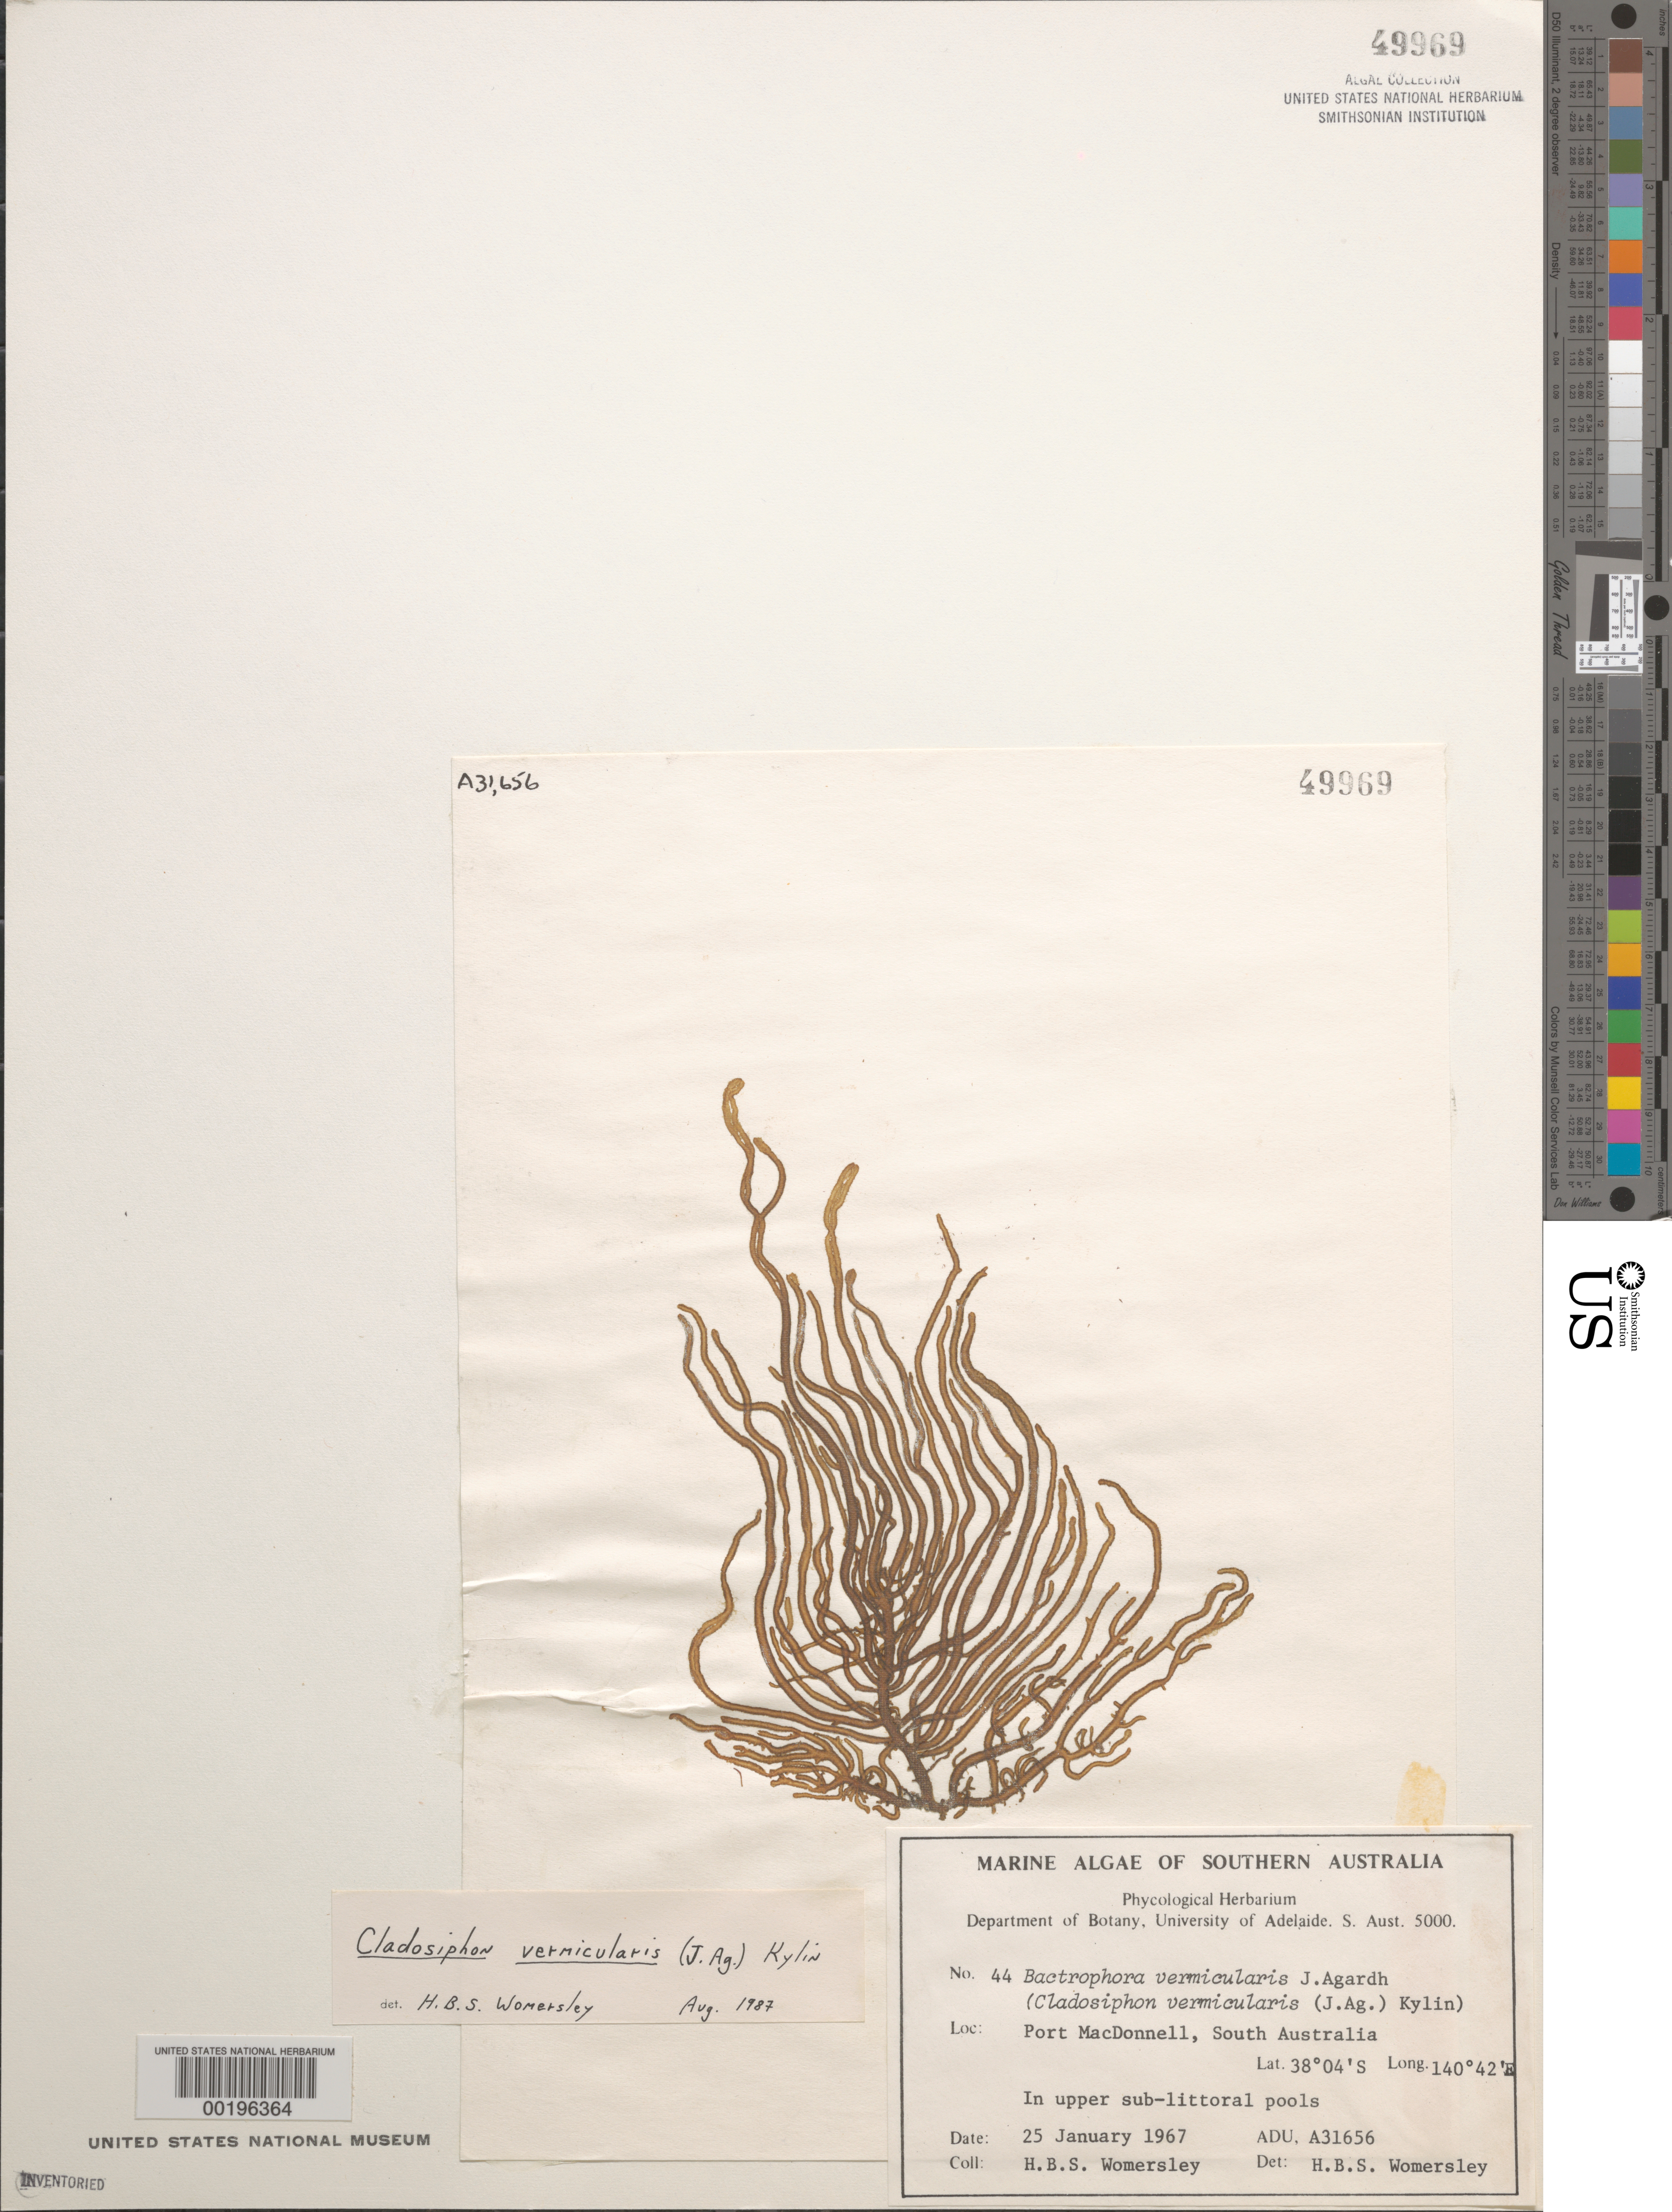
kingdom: Chromista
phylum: Ochrophyta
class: Phaeophyceae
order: Ectocarpales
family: Chordariaceae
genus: Cladosiphon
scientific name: Cladosiphon vermicularis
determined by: Womersley, H. B. S.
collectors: H. B. S. Womersley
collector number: ADU A31656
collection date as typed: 25 Jan 1967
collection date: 1967-01-25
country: Australia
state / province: South Australia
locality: Port macdonnell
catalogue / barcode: US 49969